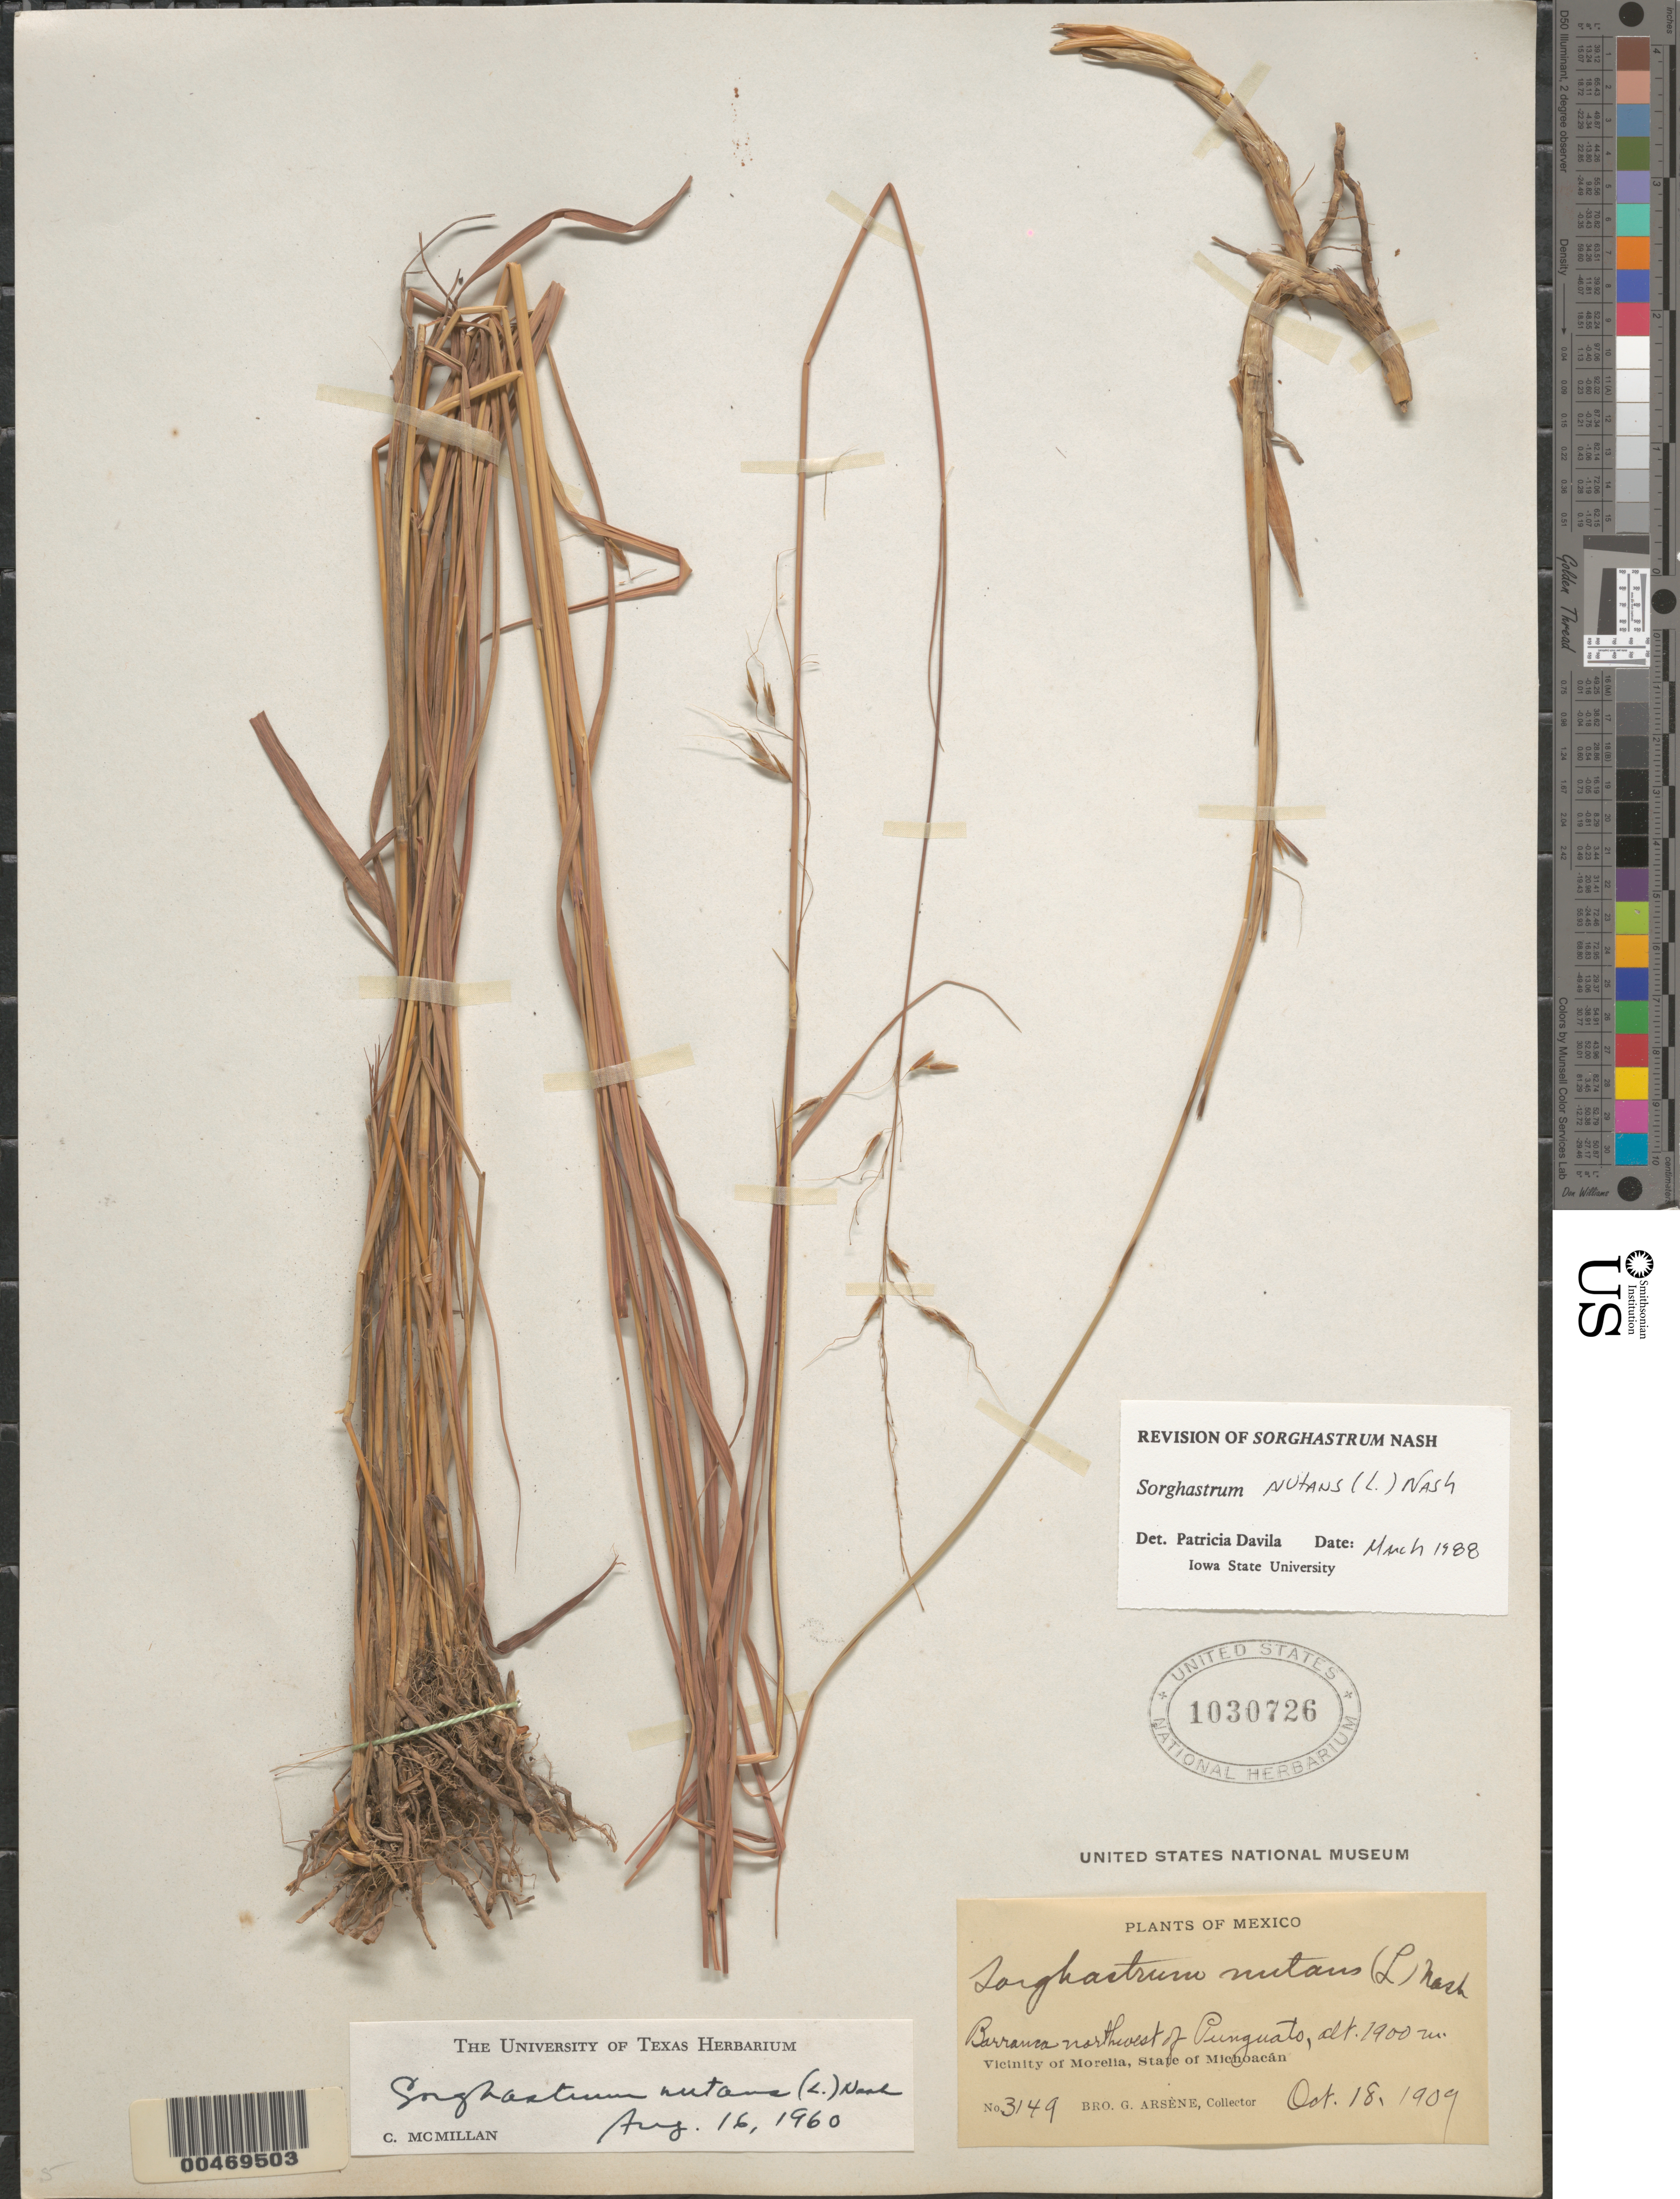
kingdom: Plantae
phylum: Tracheophyta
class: Liliopsida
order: Poales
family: Poaceae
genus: Sorghastrum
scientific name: Sorghastrum nutans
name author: (L.) Nash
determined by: Dávila, P. D.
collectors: Bro. G. Arsène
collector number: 3149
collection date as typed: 18 Oct 1909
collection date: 1909-10-18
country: Mexico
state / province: Michoacán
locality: Barranca NW of Punguato, vicinity of Morelia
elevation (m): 1900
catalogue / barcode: US 1030726